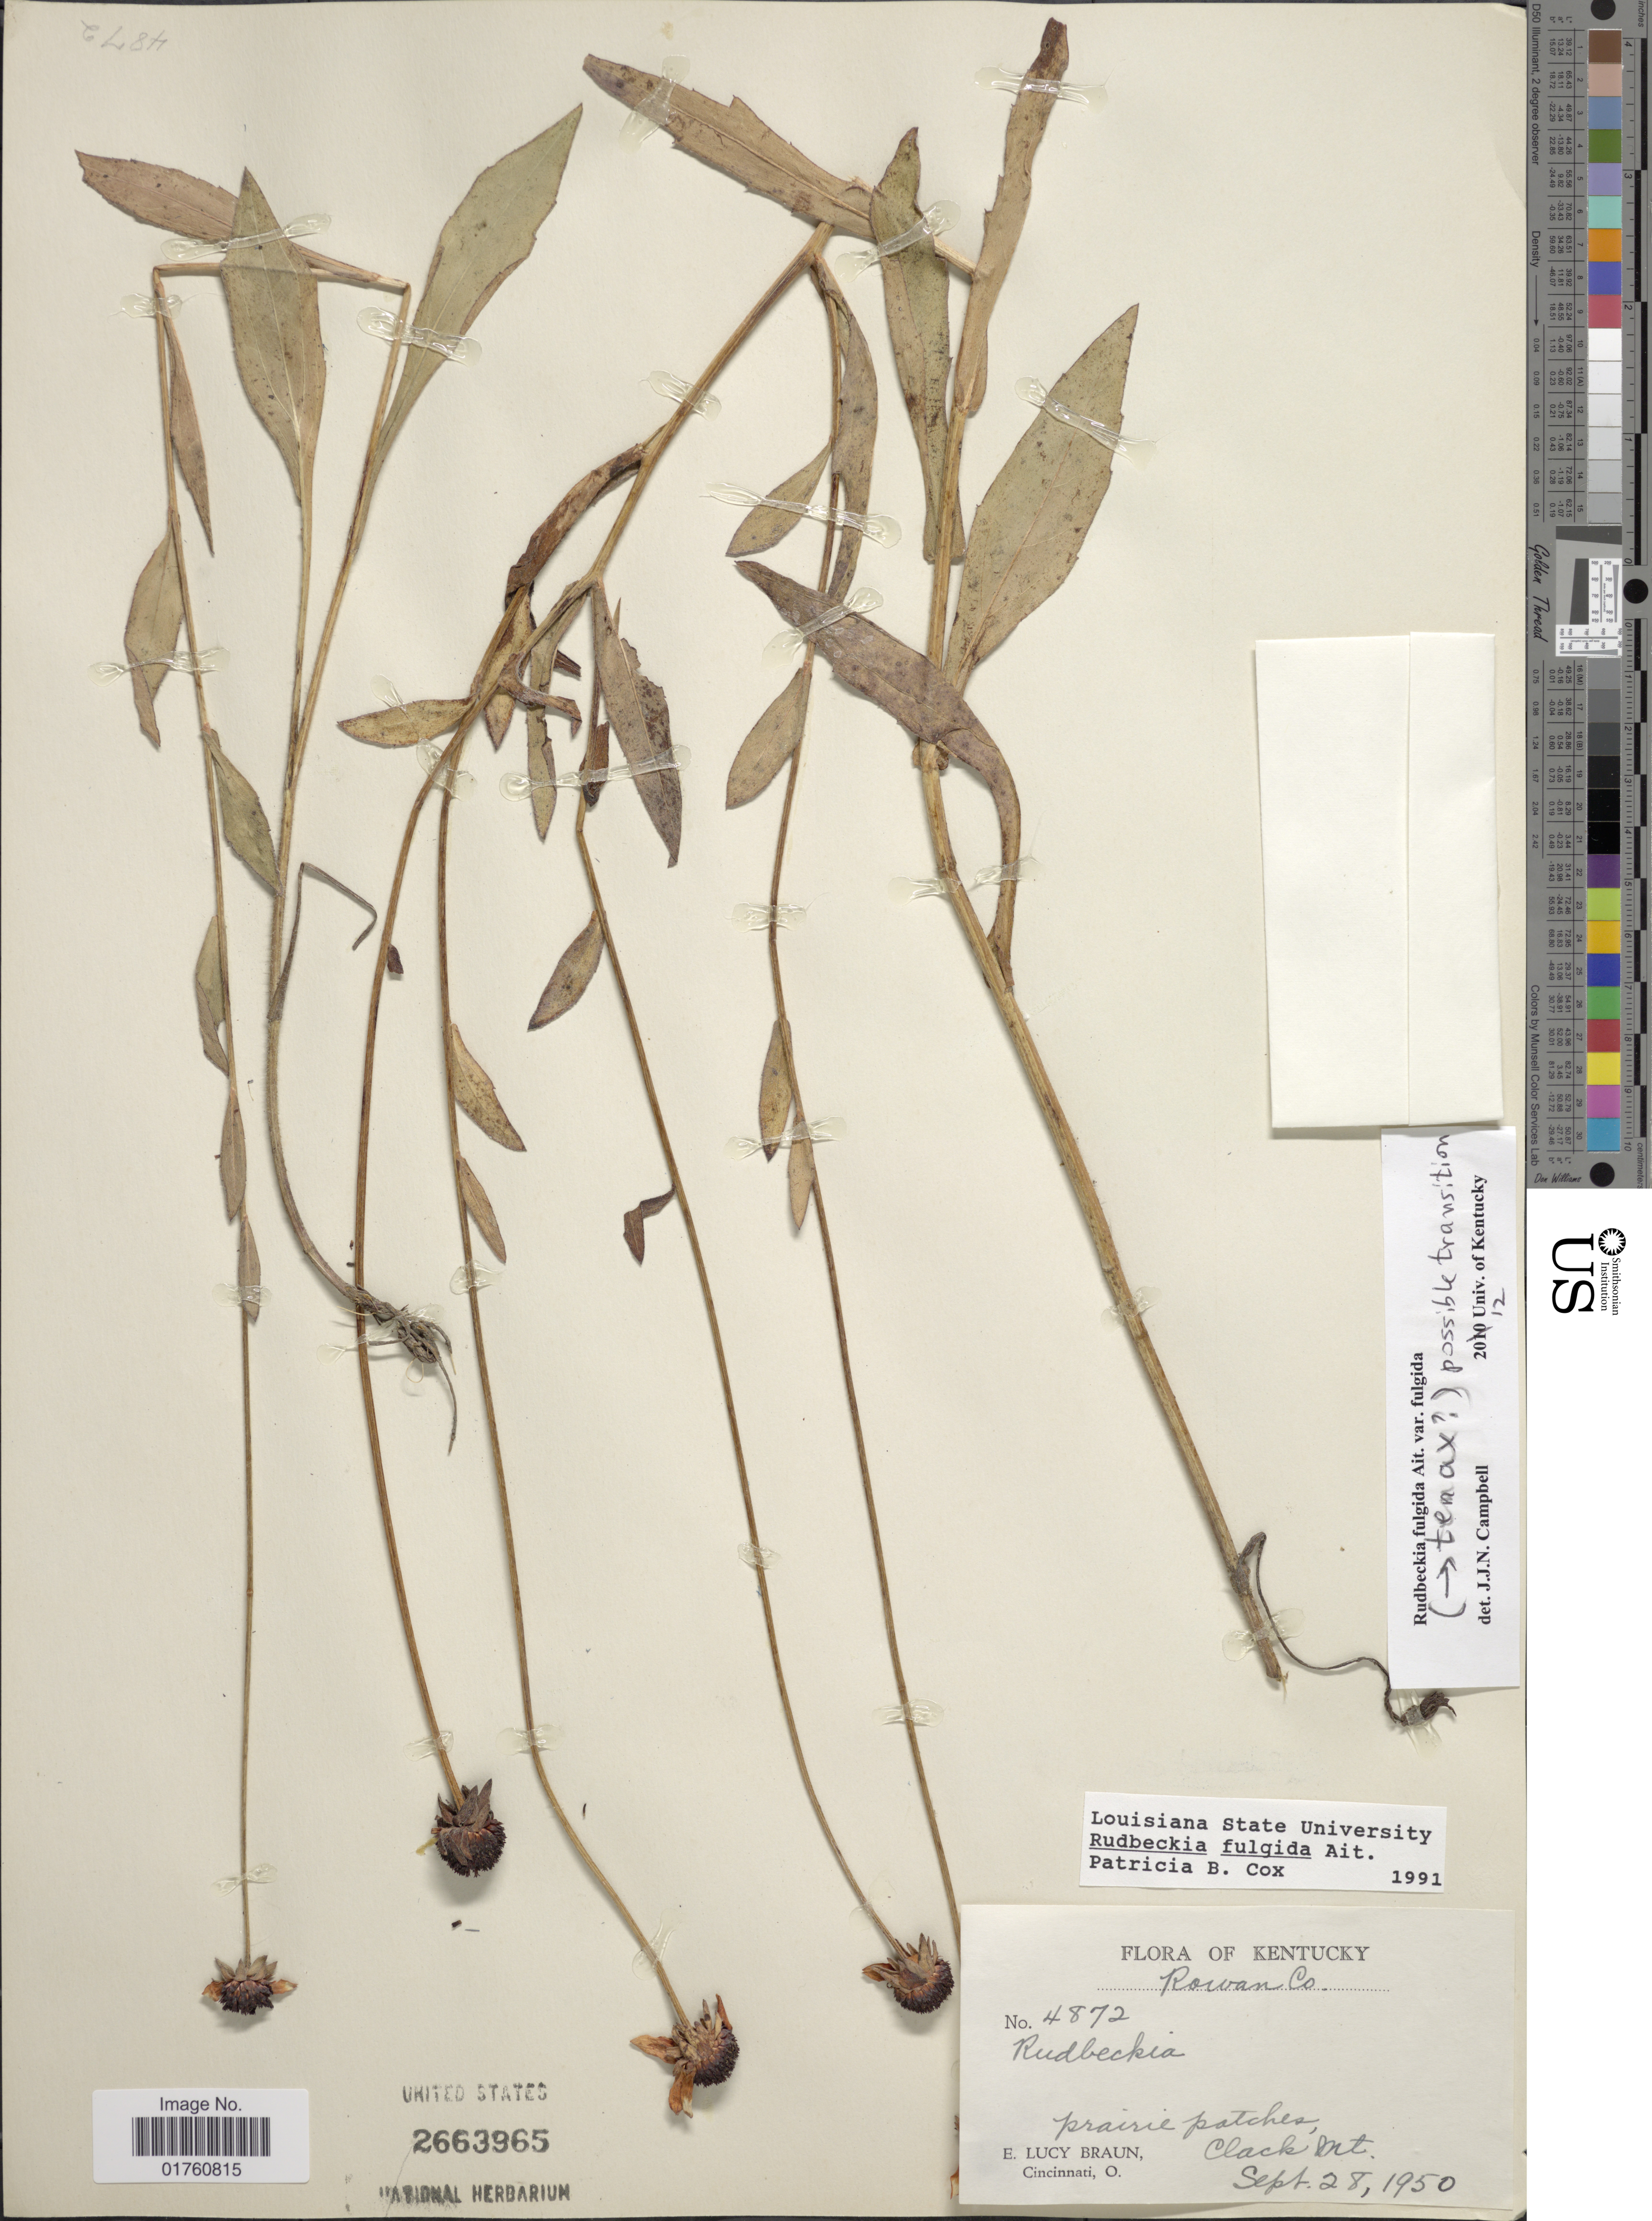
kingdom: Plantae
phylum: Tracheophyta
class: Magnoliopsida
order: Asterales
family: Asteraceae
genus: Rudbeckia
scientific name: Rudbeckia fulgida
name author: Aiton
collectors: E. L. Braun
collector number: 4872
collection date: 1950-09-28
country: United States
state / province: Kentucky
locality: Rowan Co, Prairie pathces, Clack Mt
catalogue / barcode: US 2663965